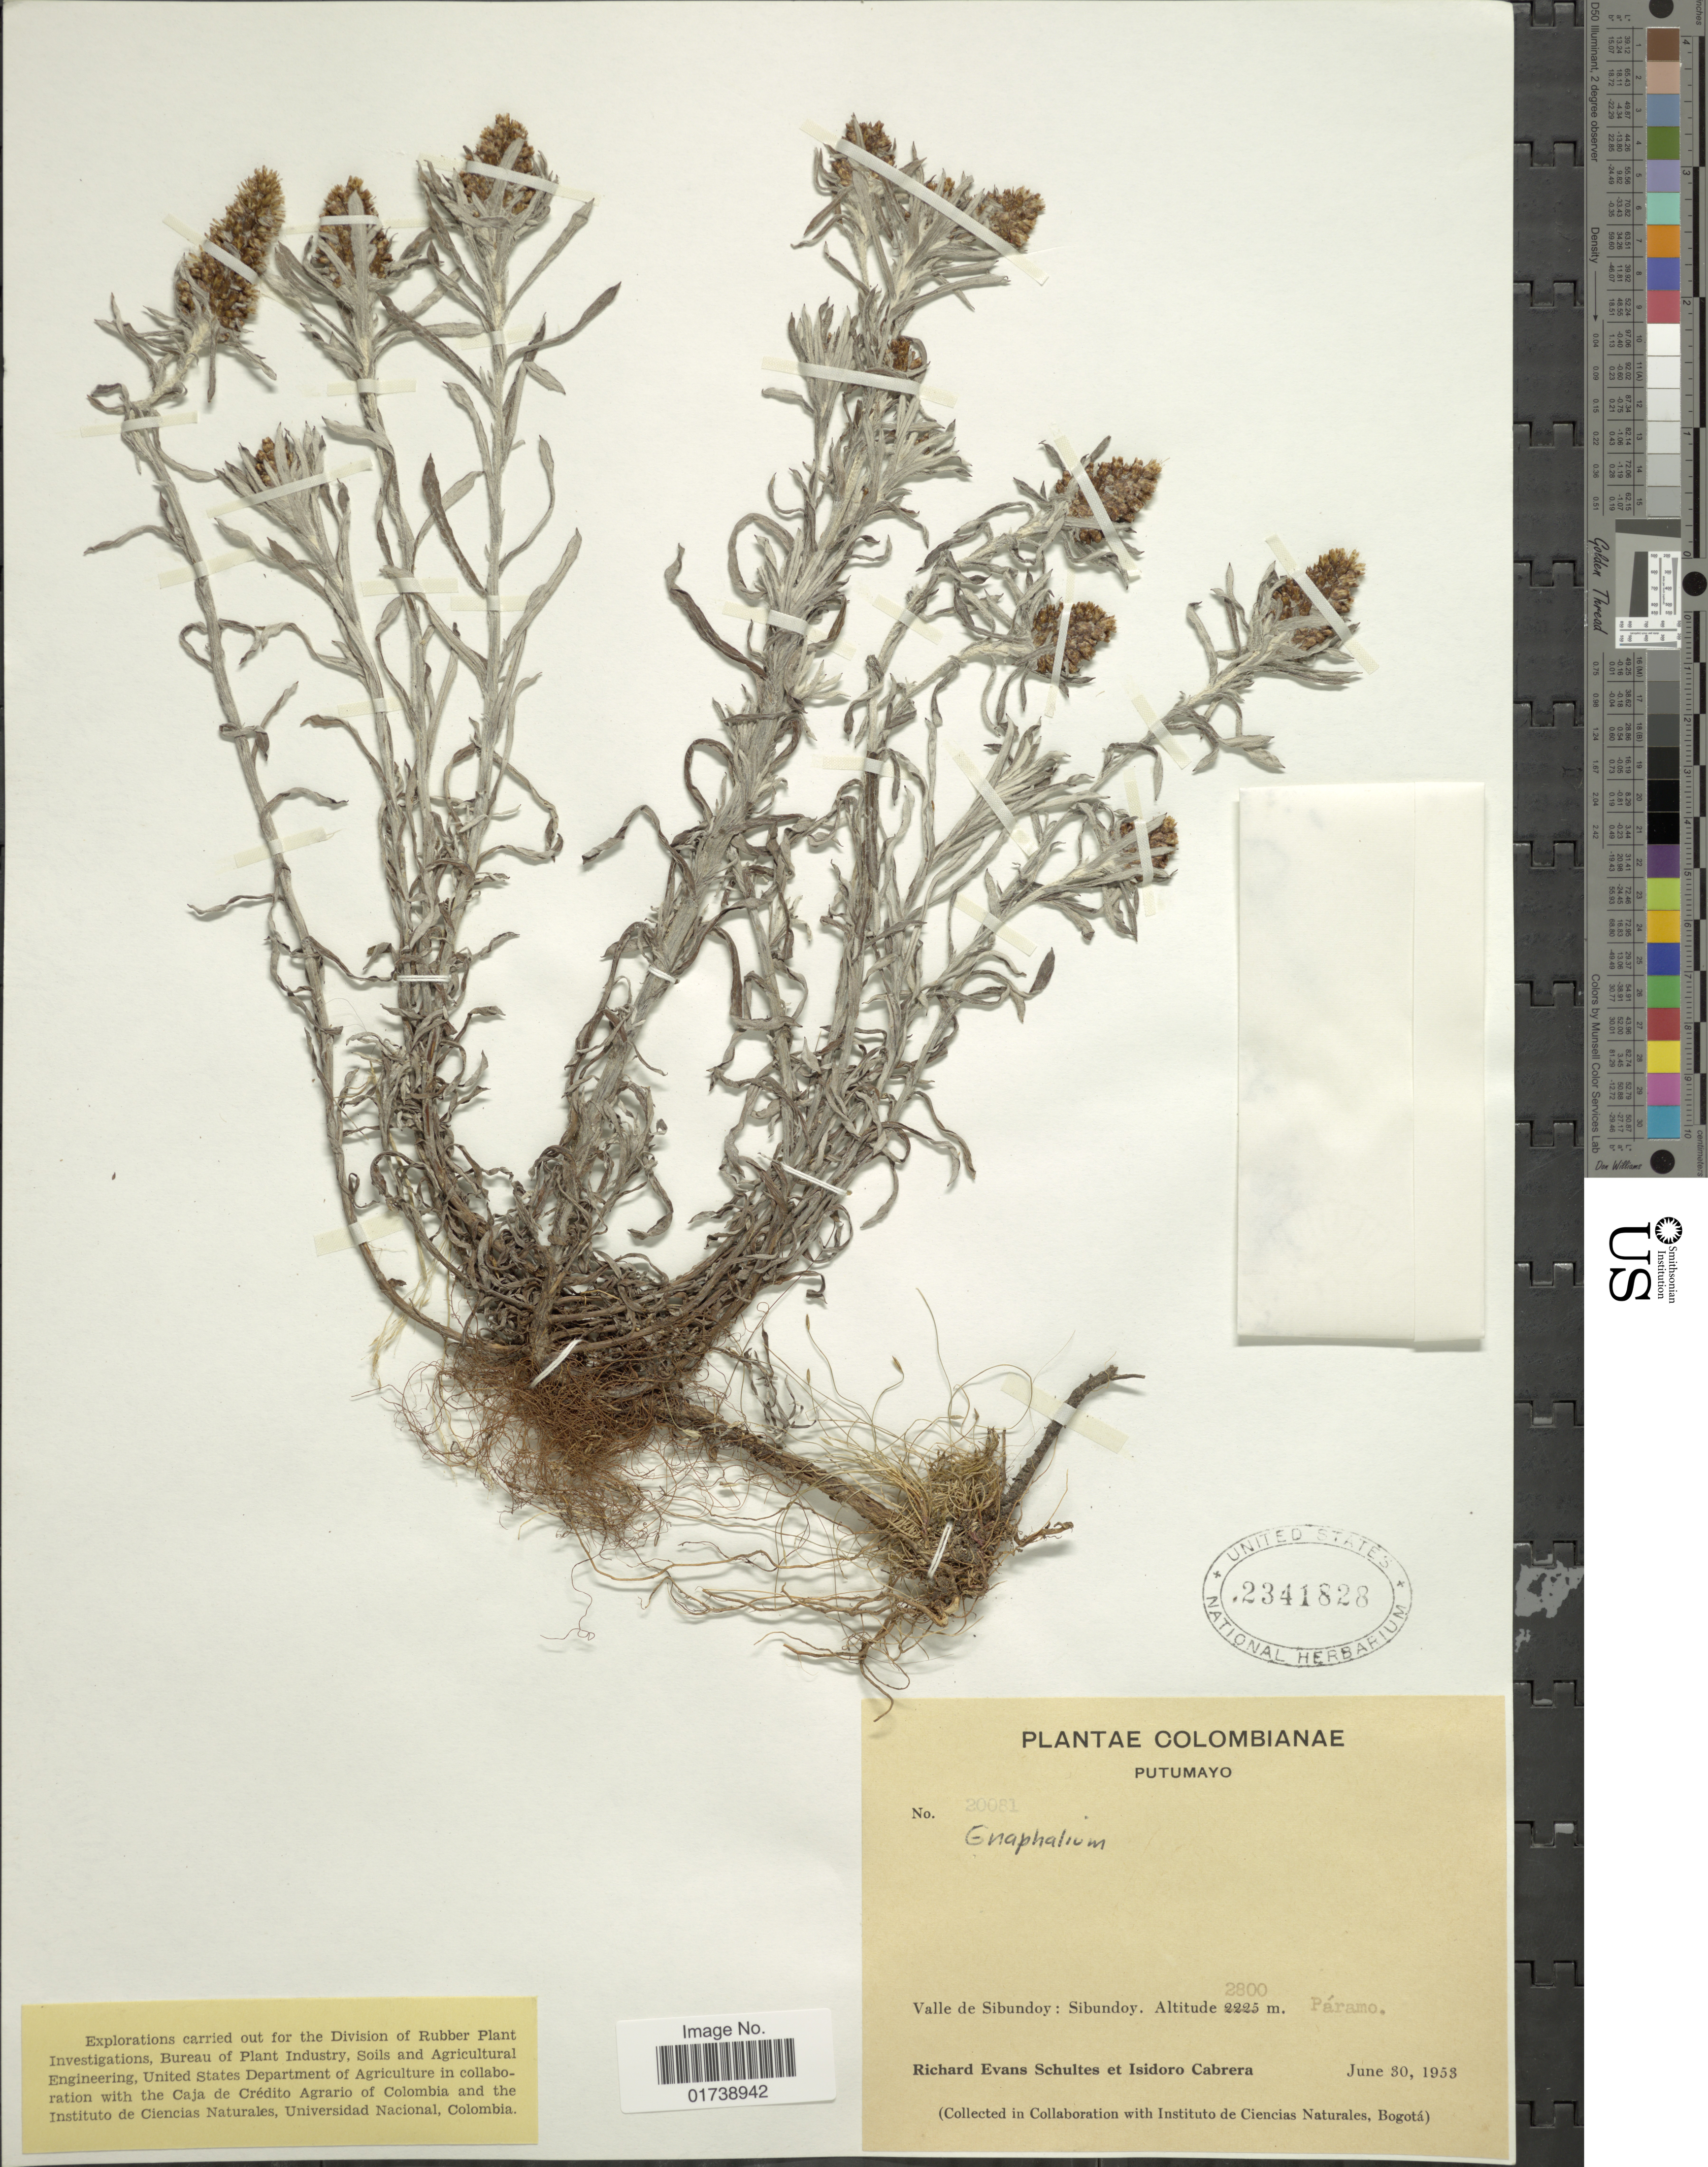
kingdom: Plantae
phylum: Tracheophyta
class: Magnoliopsida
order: Asterales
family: Asteraceae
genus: Gamochaeta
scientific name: Gamochaeta sp.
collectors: R. E. Schultes & I. Cabrera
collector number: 20081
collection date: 1953-06-30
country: Colombia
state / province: Putumayo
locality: Valle de Sibundoy; Sibundoy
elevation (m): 2800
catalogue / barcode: US 2341828